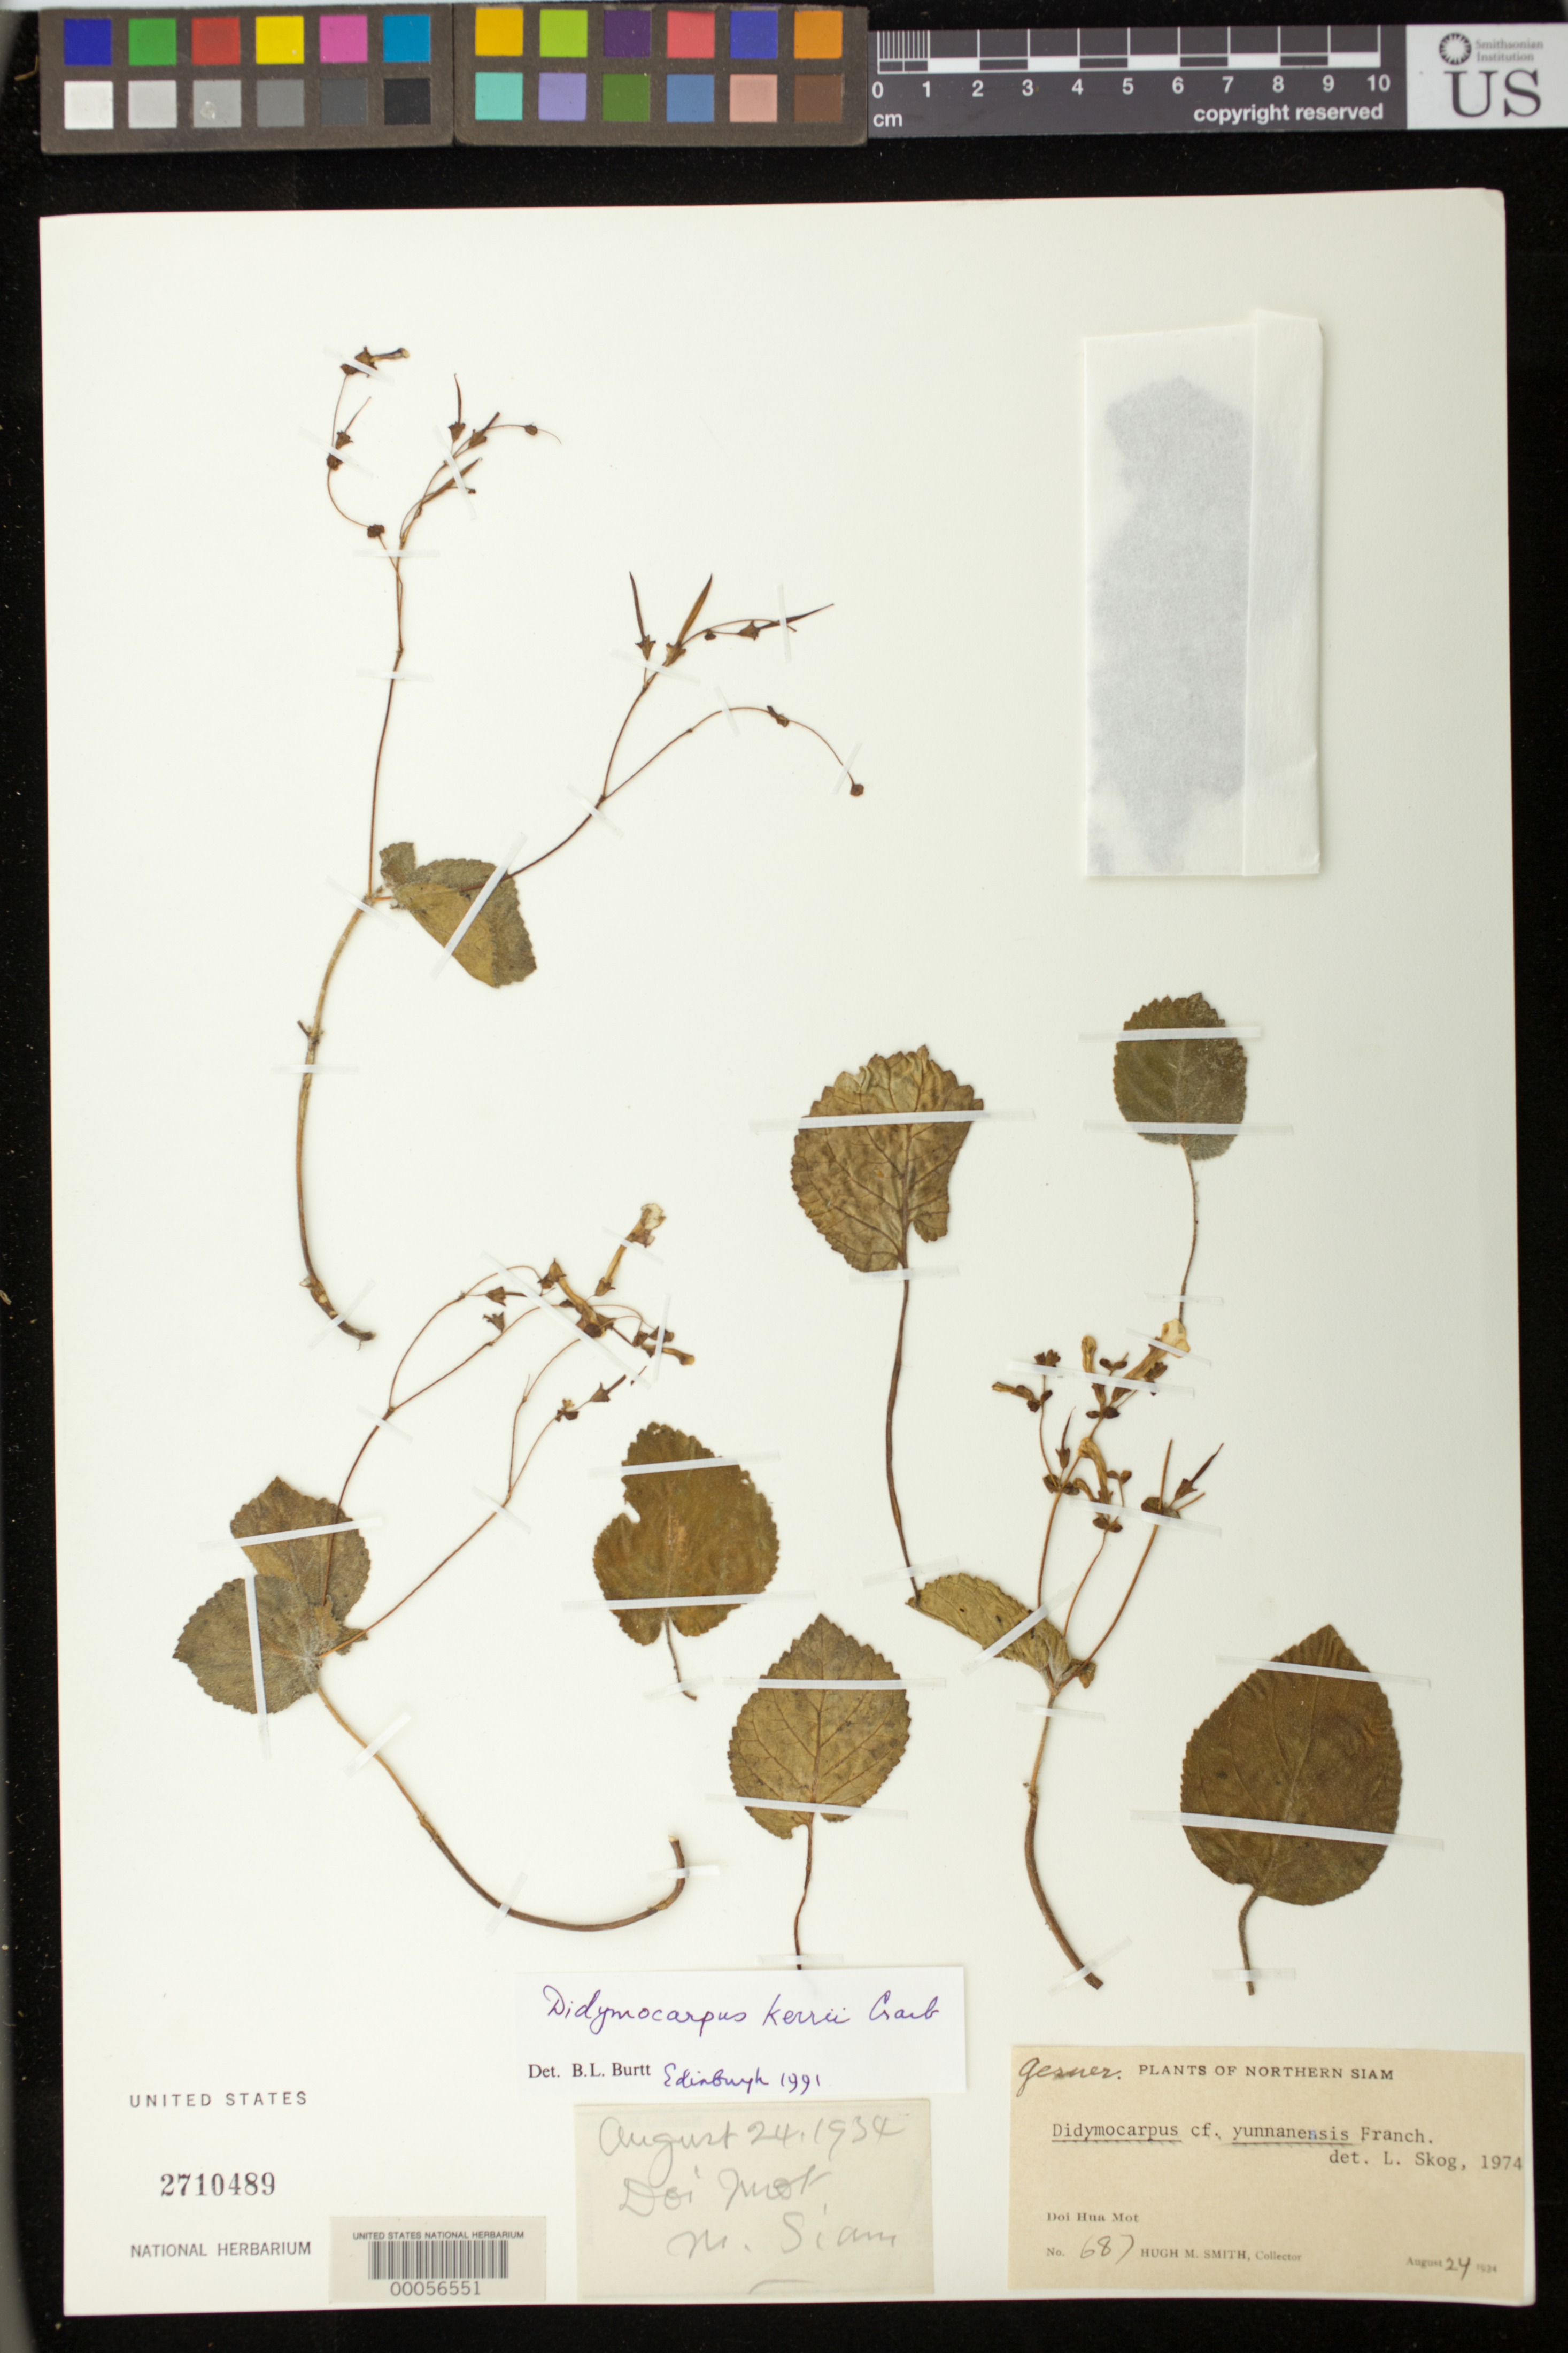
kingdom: Plantae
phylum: Tracheophyta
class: Magnoliopsida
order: Lamiales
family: Gesneriaceae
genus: Didymocarpus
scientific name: Didymocarpus yunnanensis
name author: (Franch.) W.W. Sm.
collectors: H. M. Smith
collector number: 687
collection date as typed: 24 Aug 1934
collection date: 1934-08-24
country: Thailand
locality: Doi hua mot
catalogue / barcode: US 2710489